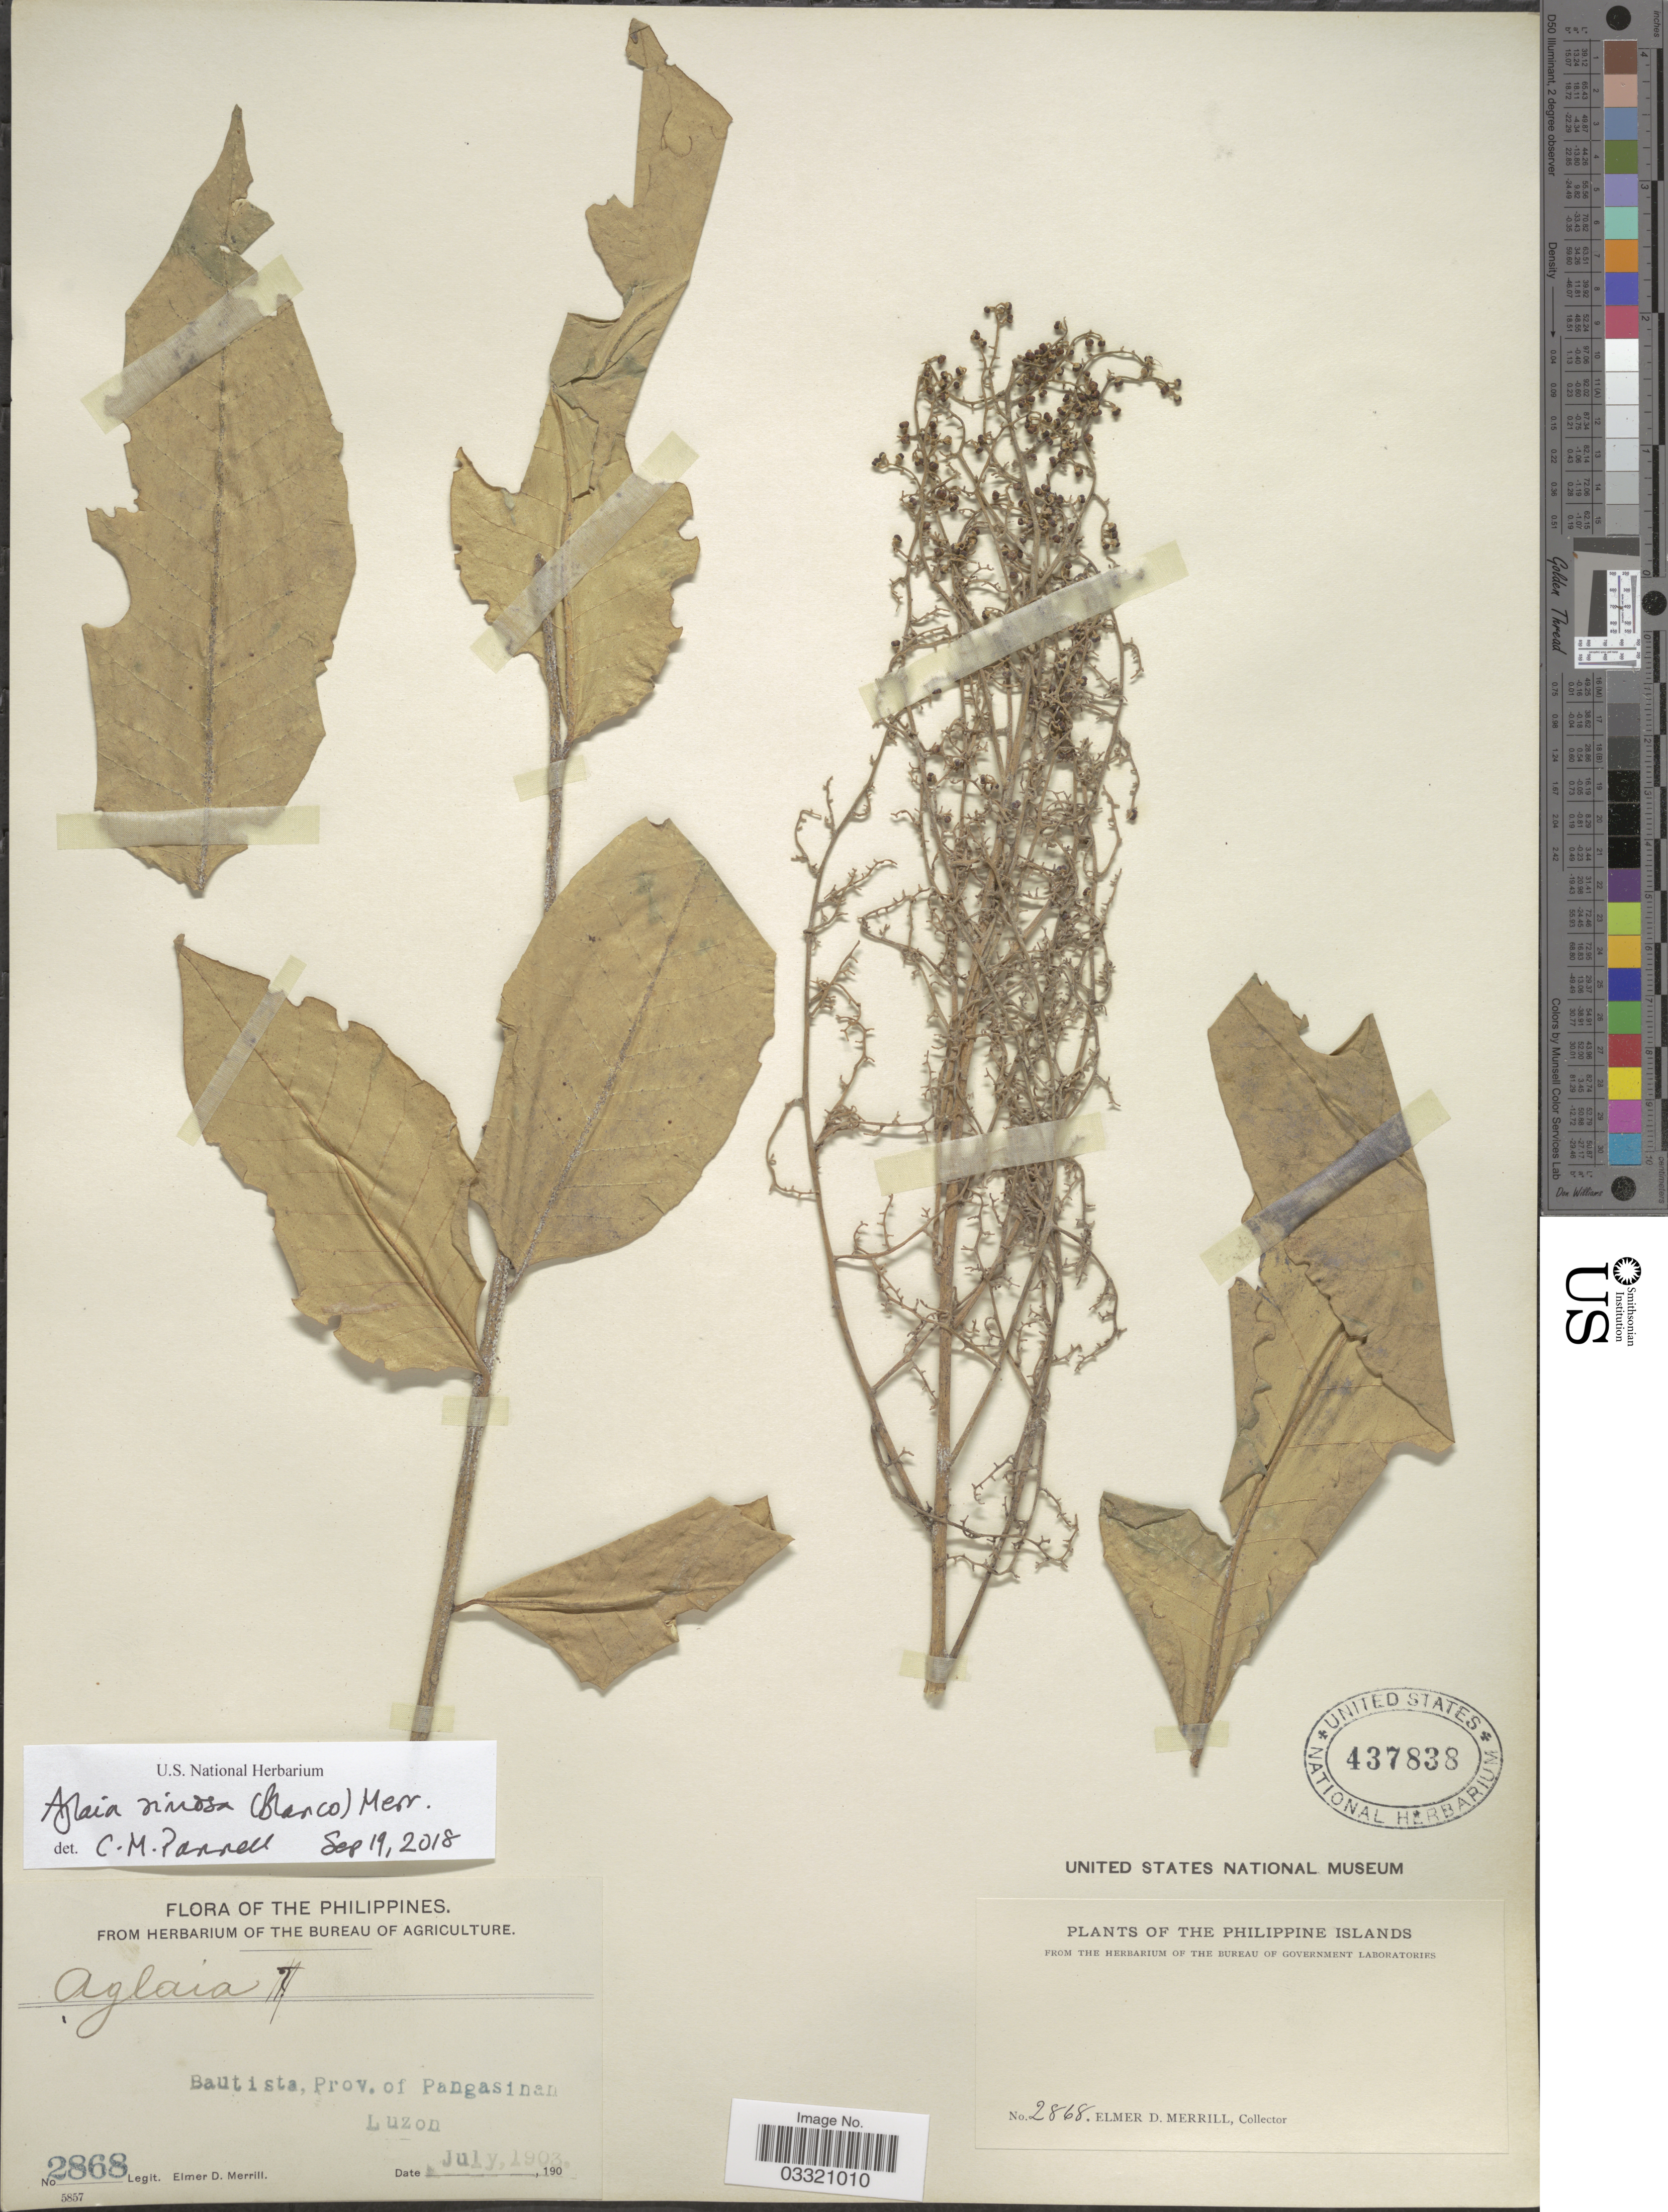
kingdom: Plantae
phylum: Tracheophyta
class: Magnoliopsida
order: Sapindales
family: Meliaceae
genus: Aglaia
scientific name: Aglaia rimosa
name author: (Blanco) Merr.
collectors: E. D. Merrill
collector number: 2868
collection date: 1903-07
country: Philippines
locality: Bautista, Prov. of Pangasinan. Luzon.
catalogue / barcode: US 437838